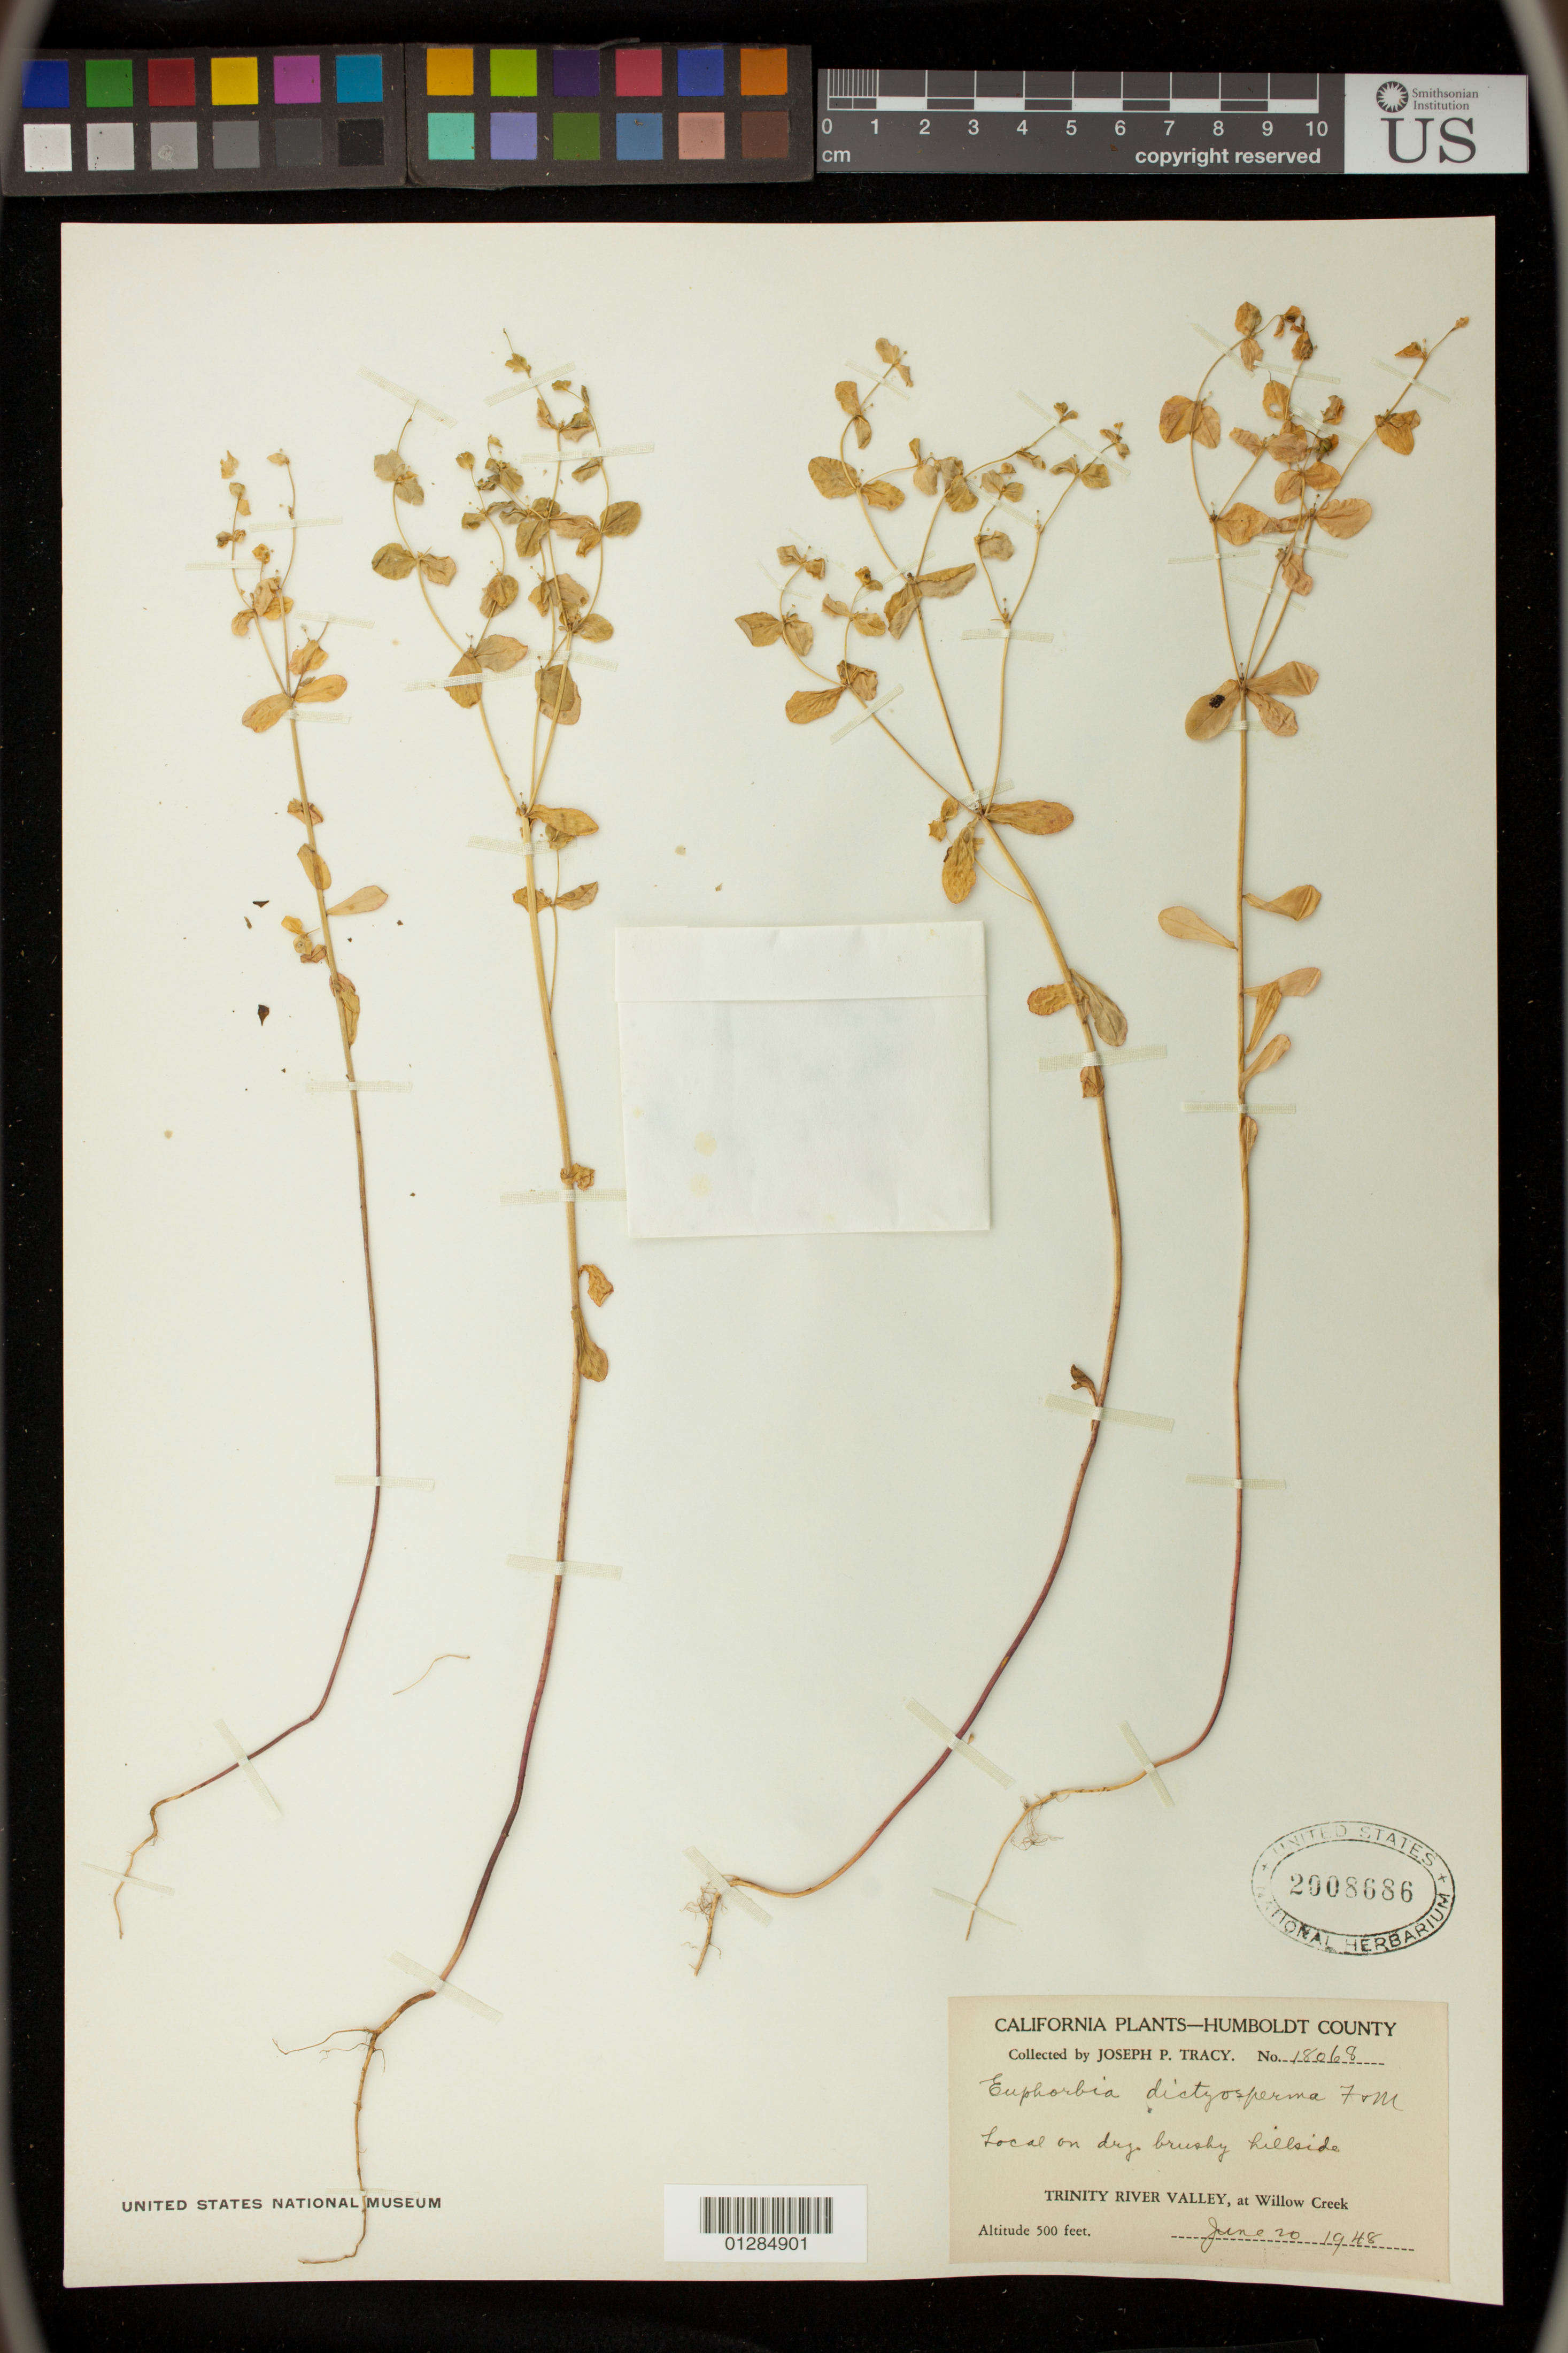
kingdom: Plantae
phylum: Tracheophyta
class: Magnoliopsida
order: Malpighiales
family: Euphorbiaceae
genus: Euphorbia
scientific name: Euphorbia spathulata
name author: Lam.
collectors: J. Tracy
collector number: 18068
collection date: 1948-06-20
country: United States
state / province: California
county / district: Humboldt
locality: Trinity River Valley, at Willow Creek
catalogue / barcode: US 2008686